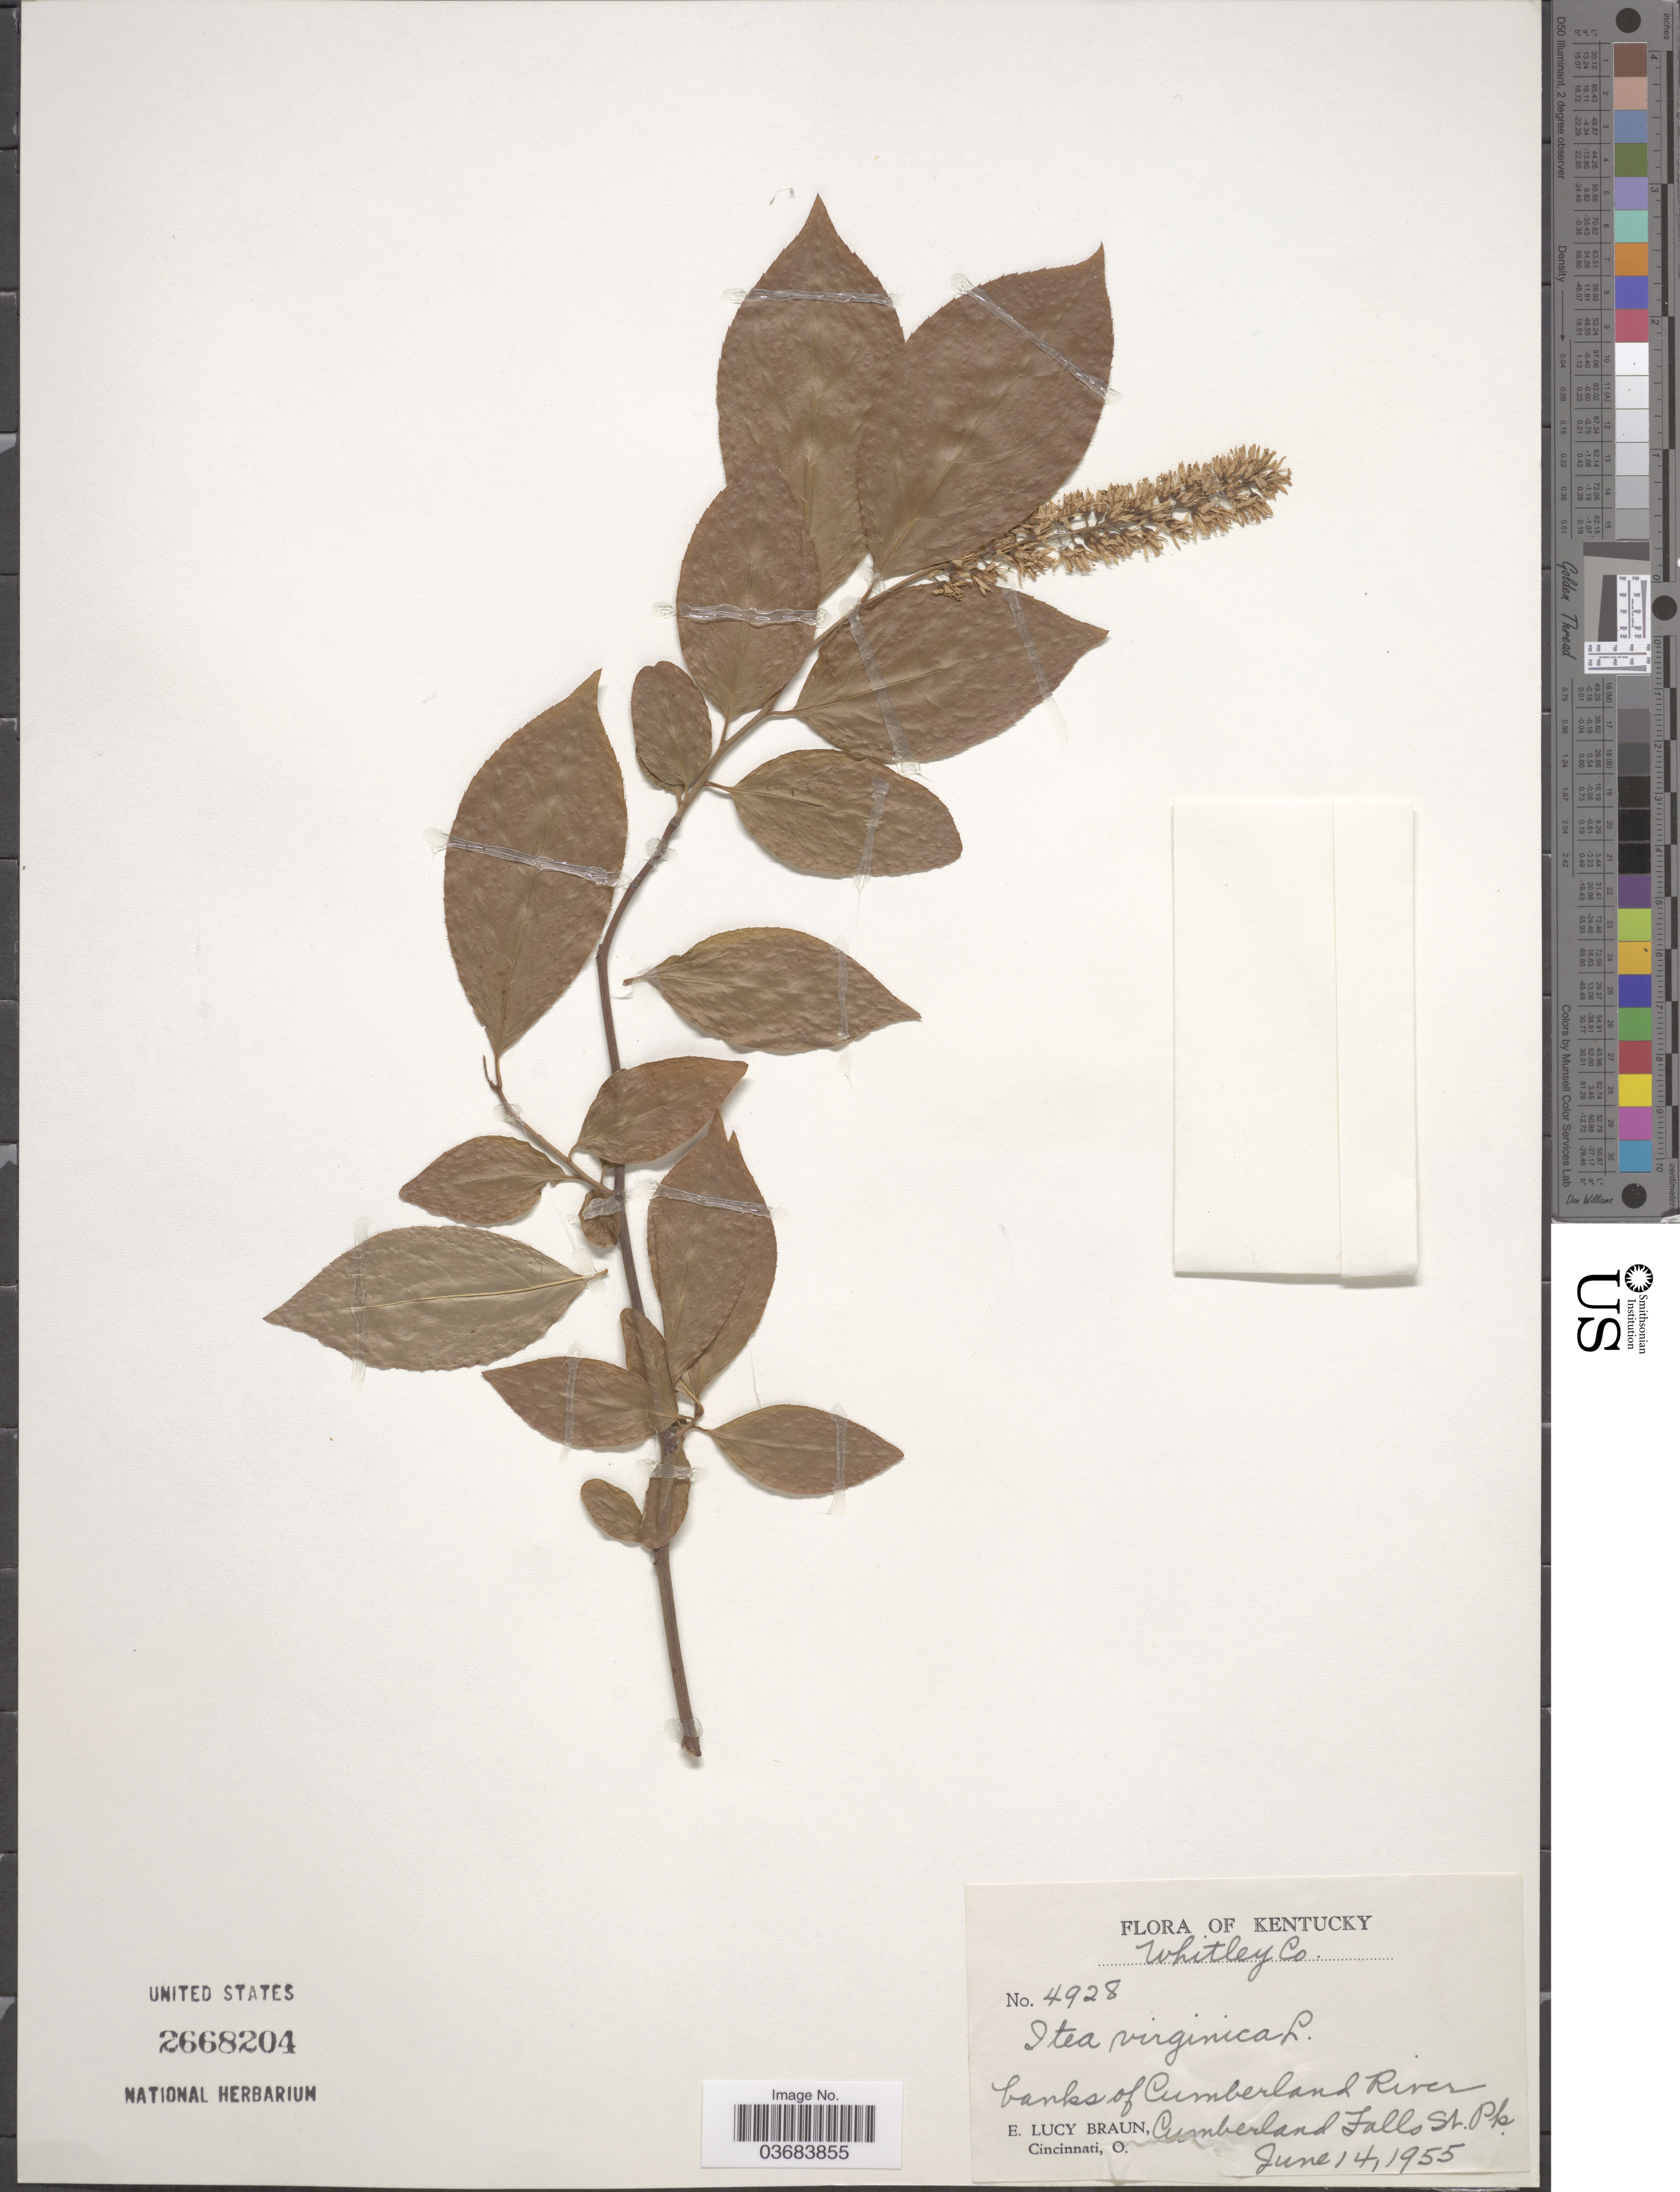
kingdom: Plantae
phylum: Tracheophyta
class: Magnoliopsida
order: Saxifragales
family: Iteaceae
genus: Itea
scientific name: Itea virginica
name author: L.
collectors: E. L. Braun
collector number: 4928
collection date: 1955-06-14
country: United States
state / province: Kentucky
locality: Whiteley Co. Banks of Cumberland River. Cumberland Falls St. Pk.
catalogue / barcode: US 2668204